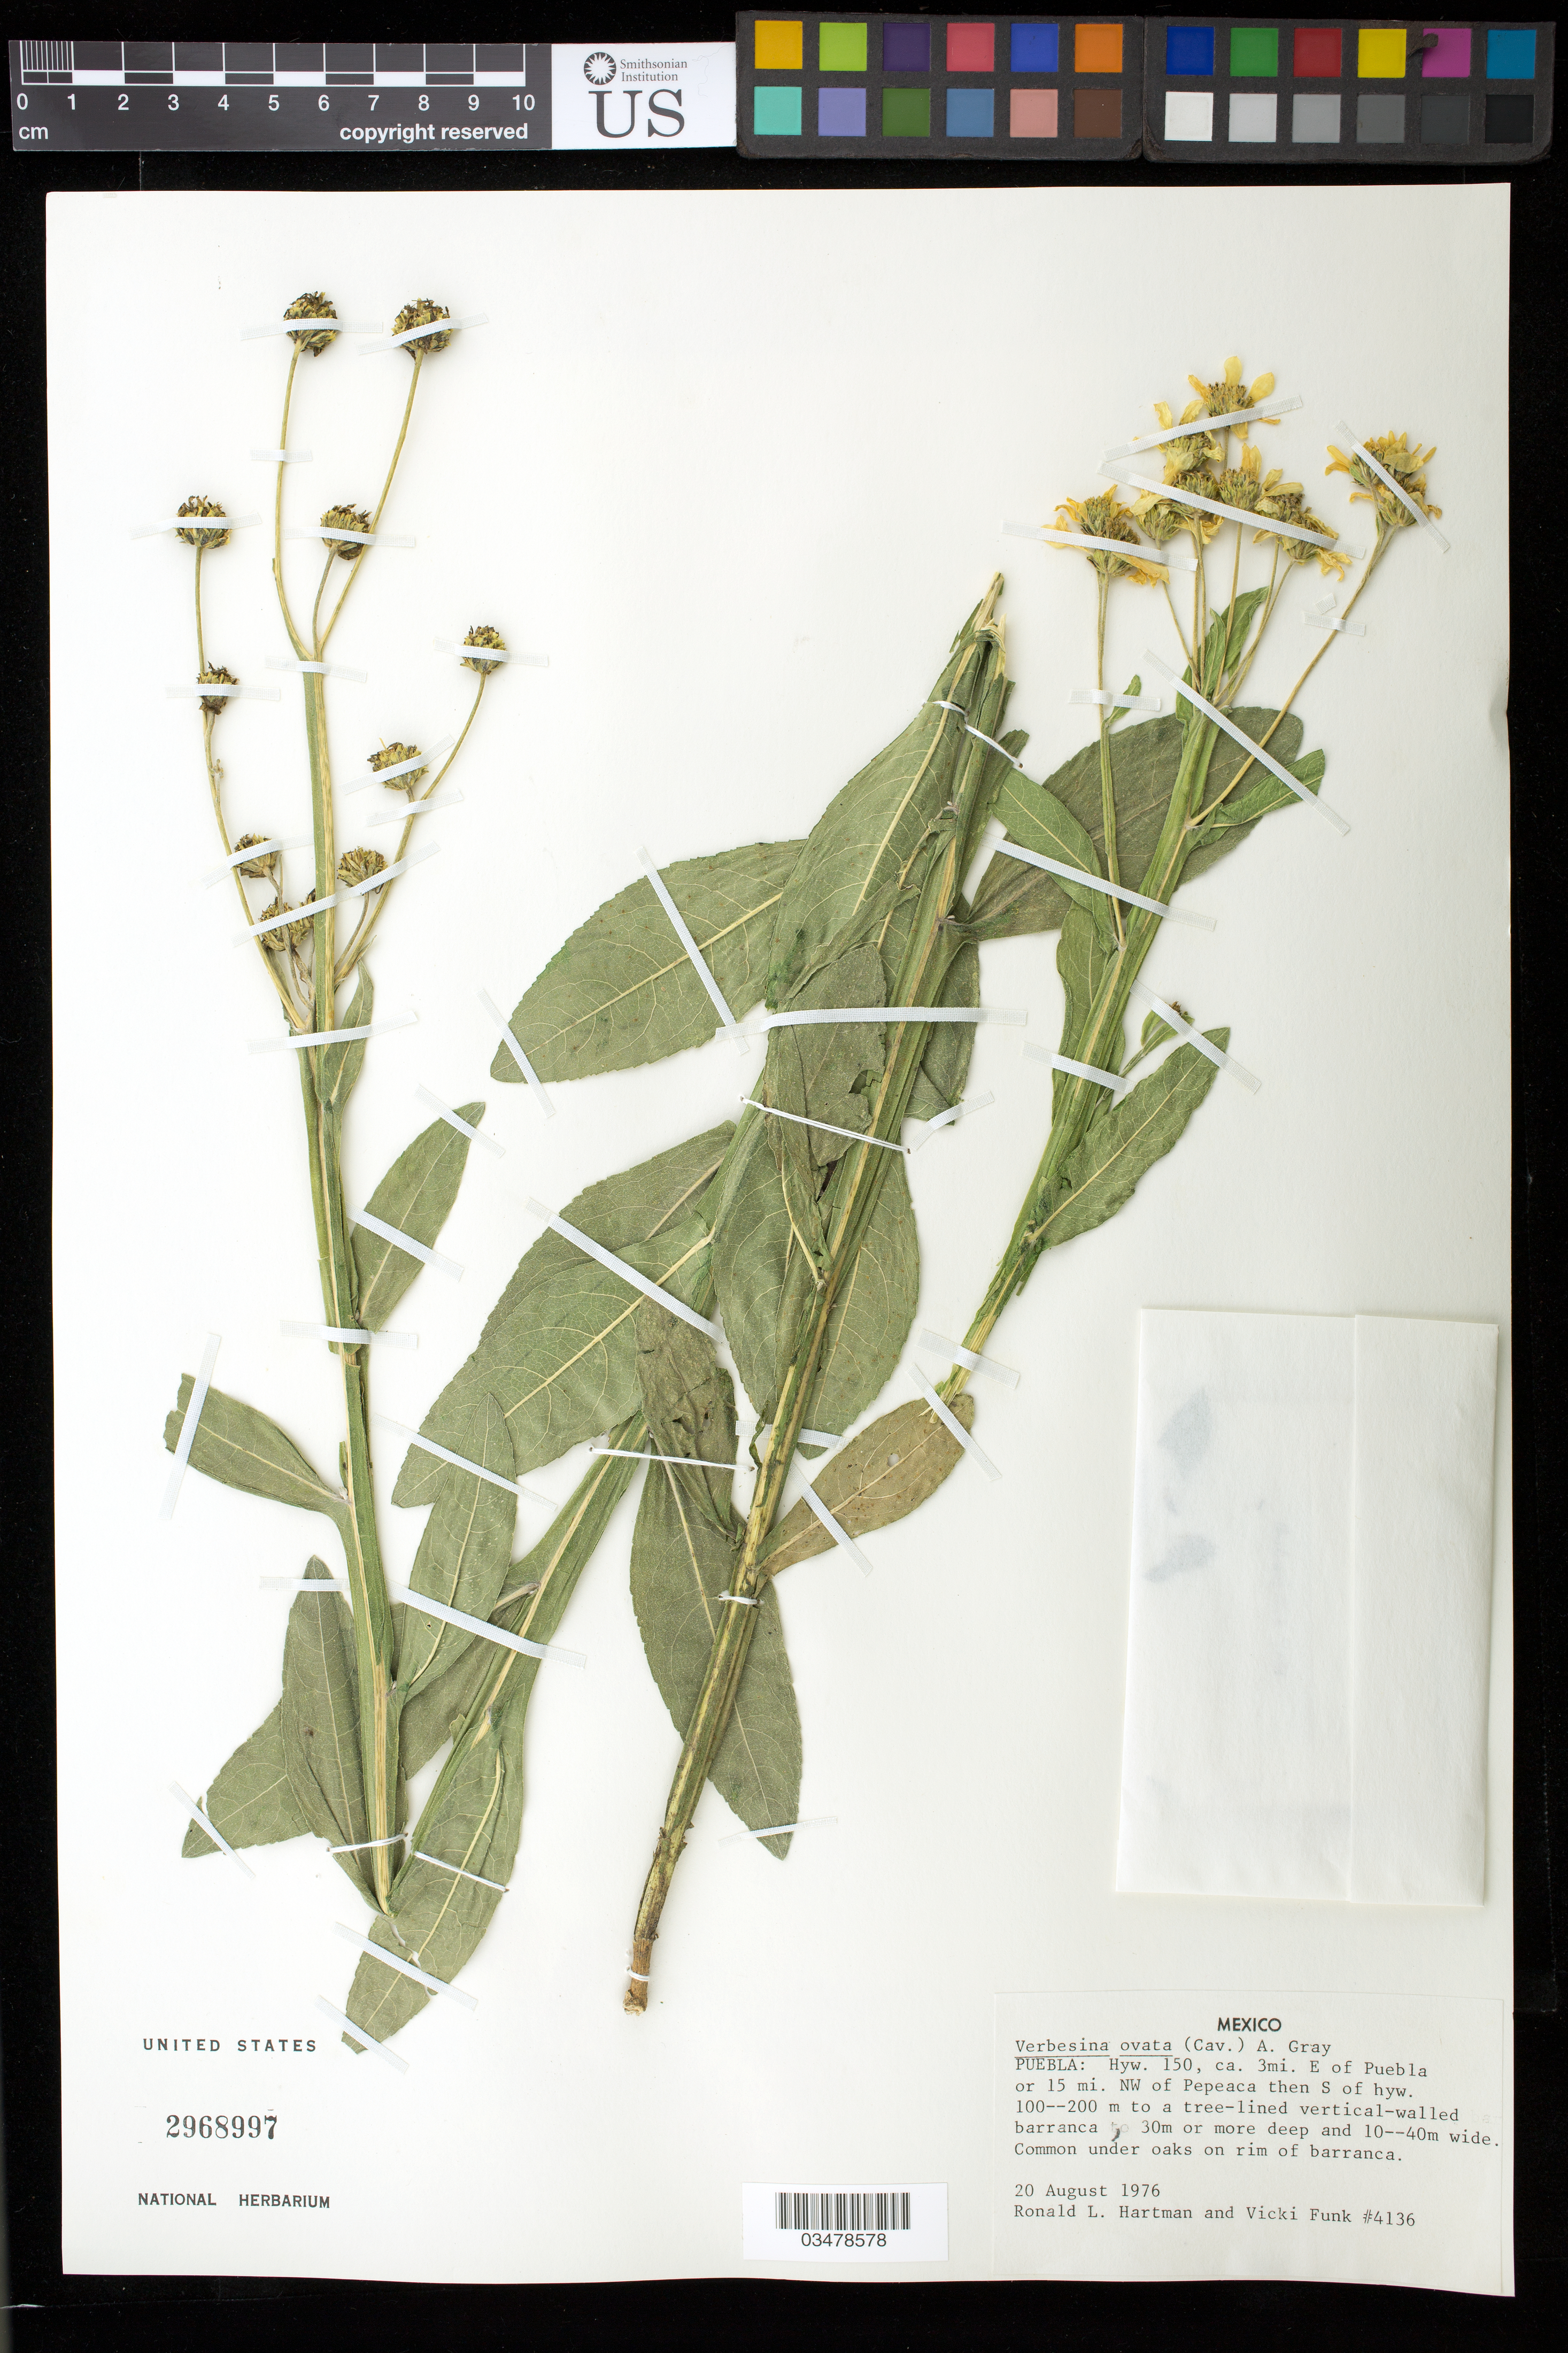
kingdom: Plantae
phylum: Tracheophyta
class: Magnoliopsida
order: Asterales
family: Asteraceae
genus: Verbesina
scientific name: Verbesina ovata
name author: (Cav.) A. Gray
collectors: R. Hartman & V. Funk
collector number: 4136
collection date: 1976-08-20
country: Mexico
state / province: Puebla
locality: Hwy. 150, ca. 3 mi. E of Puebla or 15 mi Nw of Pepeaca then S of Hwy 100; 200 m to a tree-lined vertical walld barranca, 30 m or more deep and 10-40 m wide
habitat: Under oaks on rim of barranca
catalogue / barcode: US 2968997